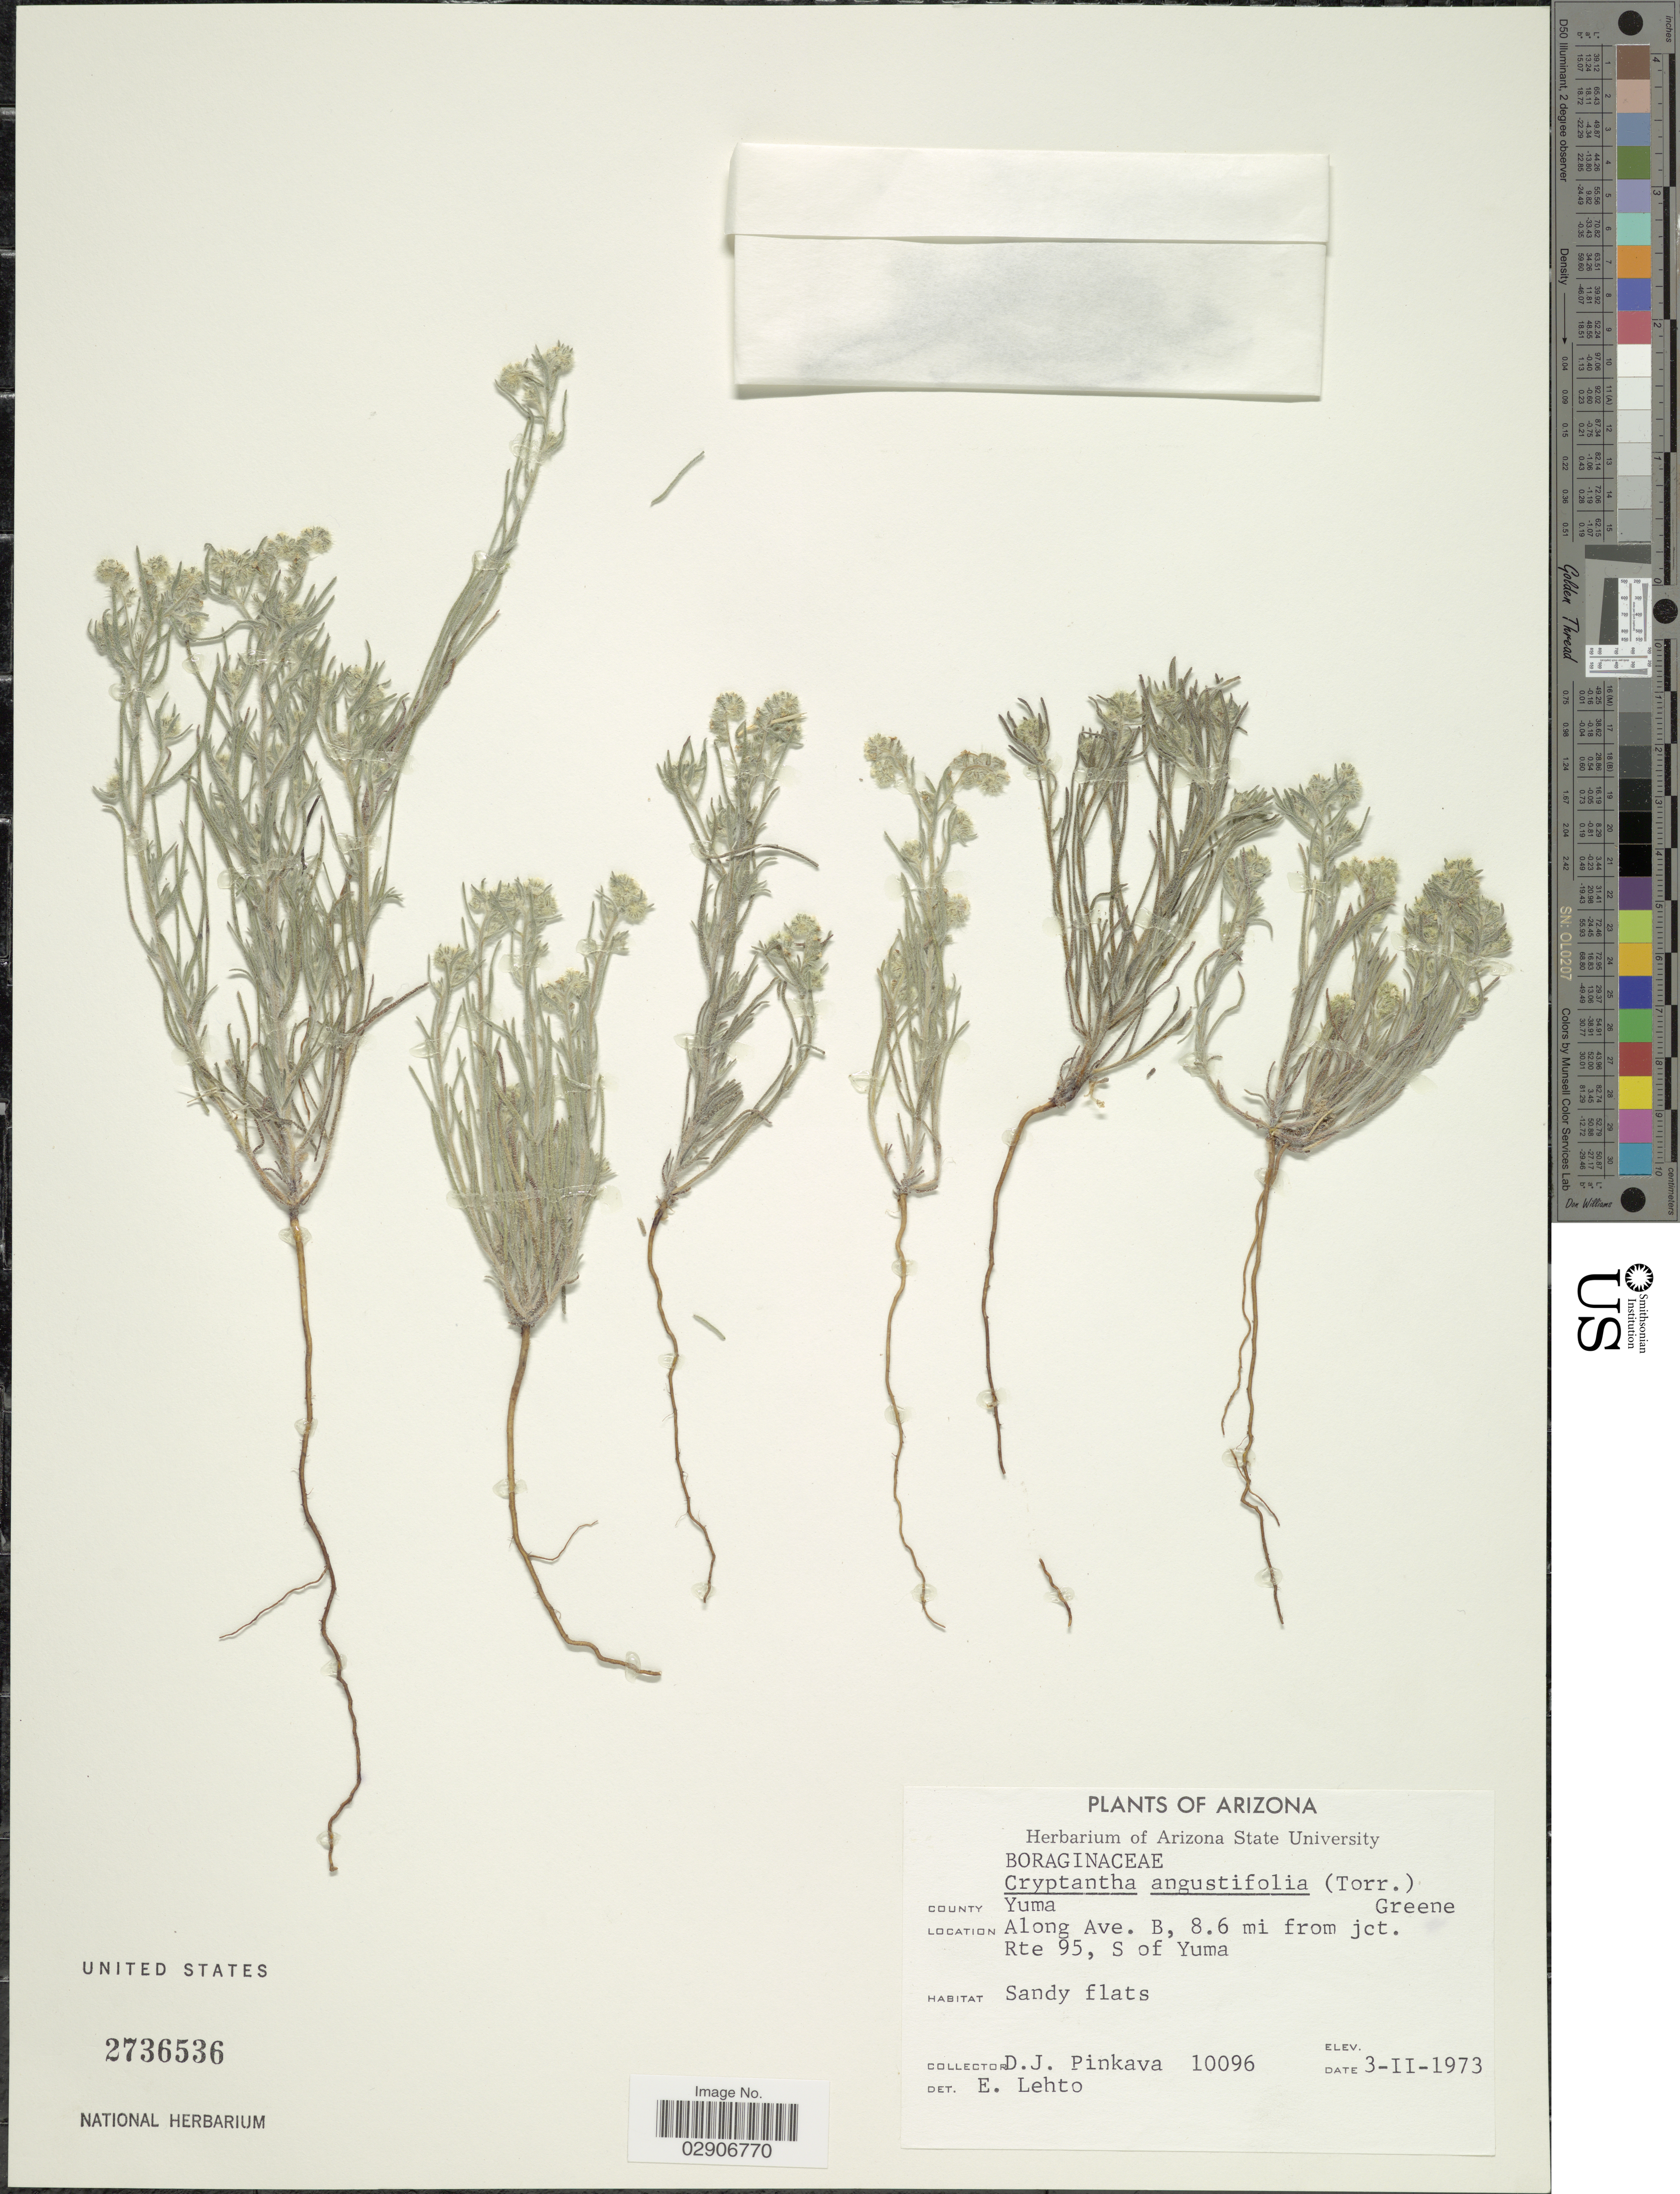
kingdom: Plantae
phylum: Tracheophyta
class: Magnoliopsida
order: Boraginales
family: Boraginaceae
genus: Cryptantha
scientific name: Cryptantha angustifolia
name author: (Torr.) Greene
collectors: D. J. Pinkava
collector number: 10096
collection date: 1973-02-03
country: United States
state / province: Arizona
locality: County Yuma. Along Ave. B, 8.6 mi from jct. Rte 95, S of Yuma.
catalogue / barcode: US 2736536